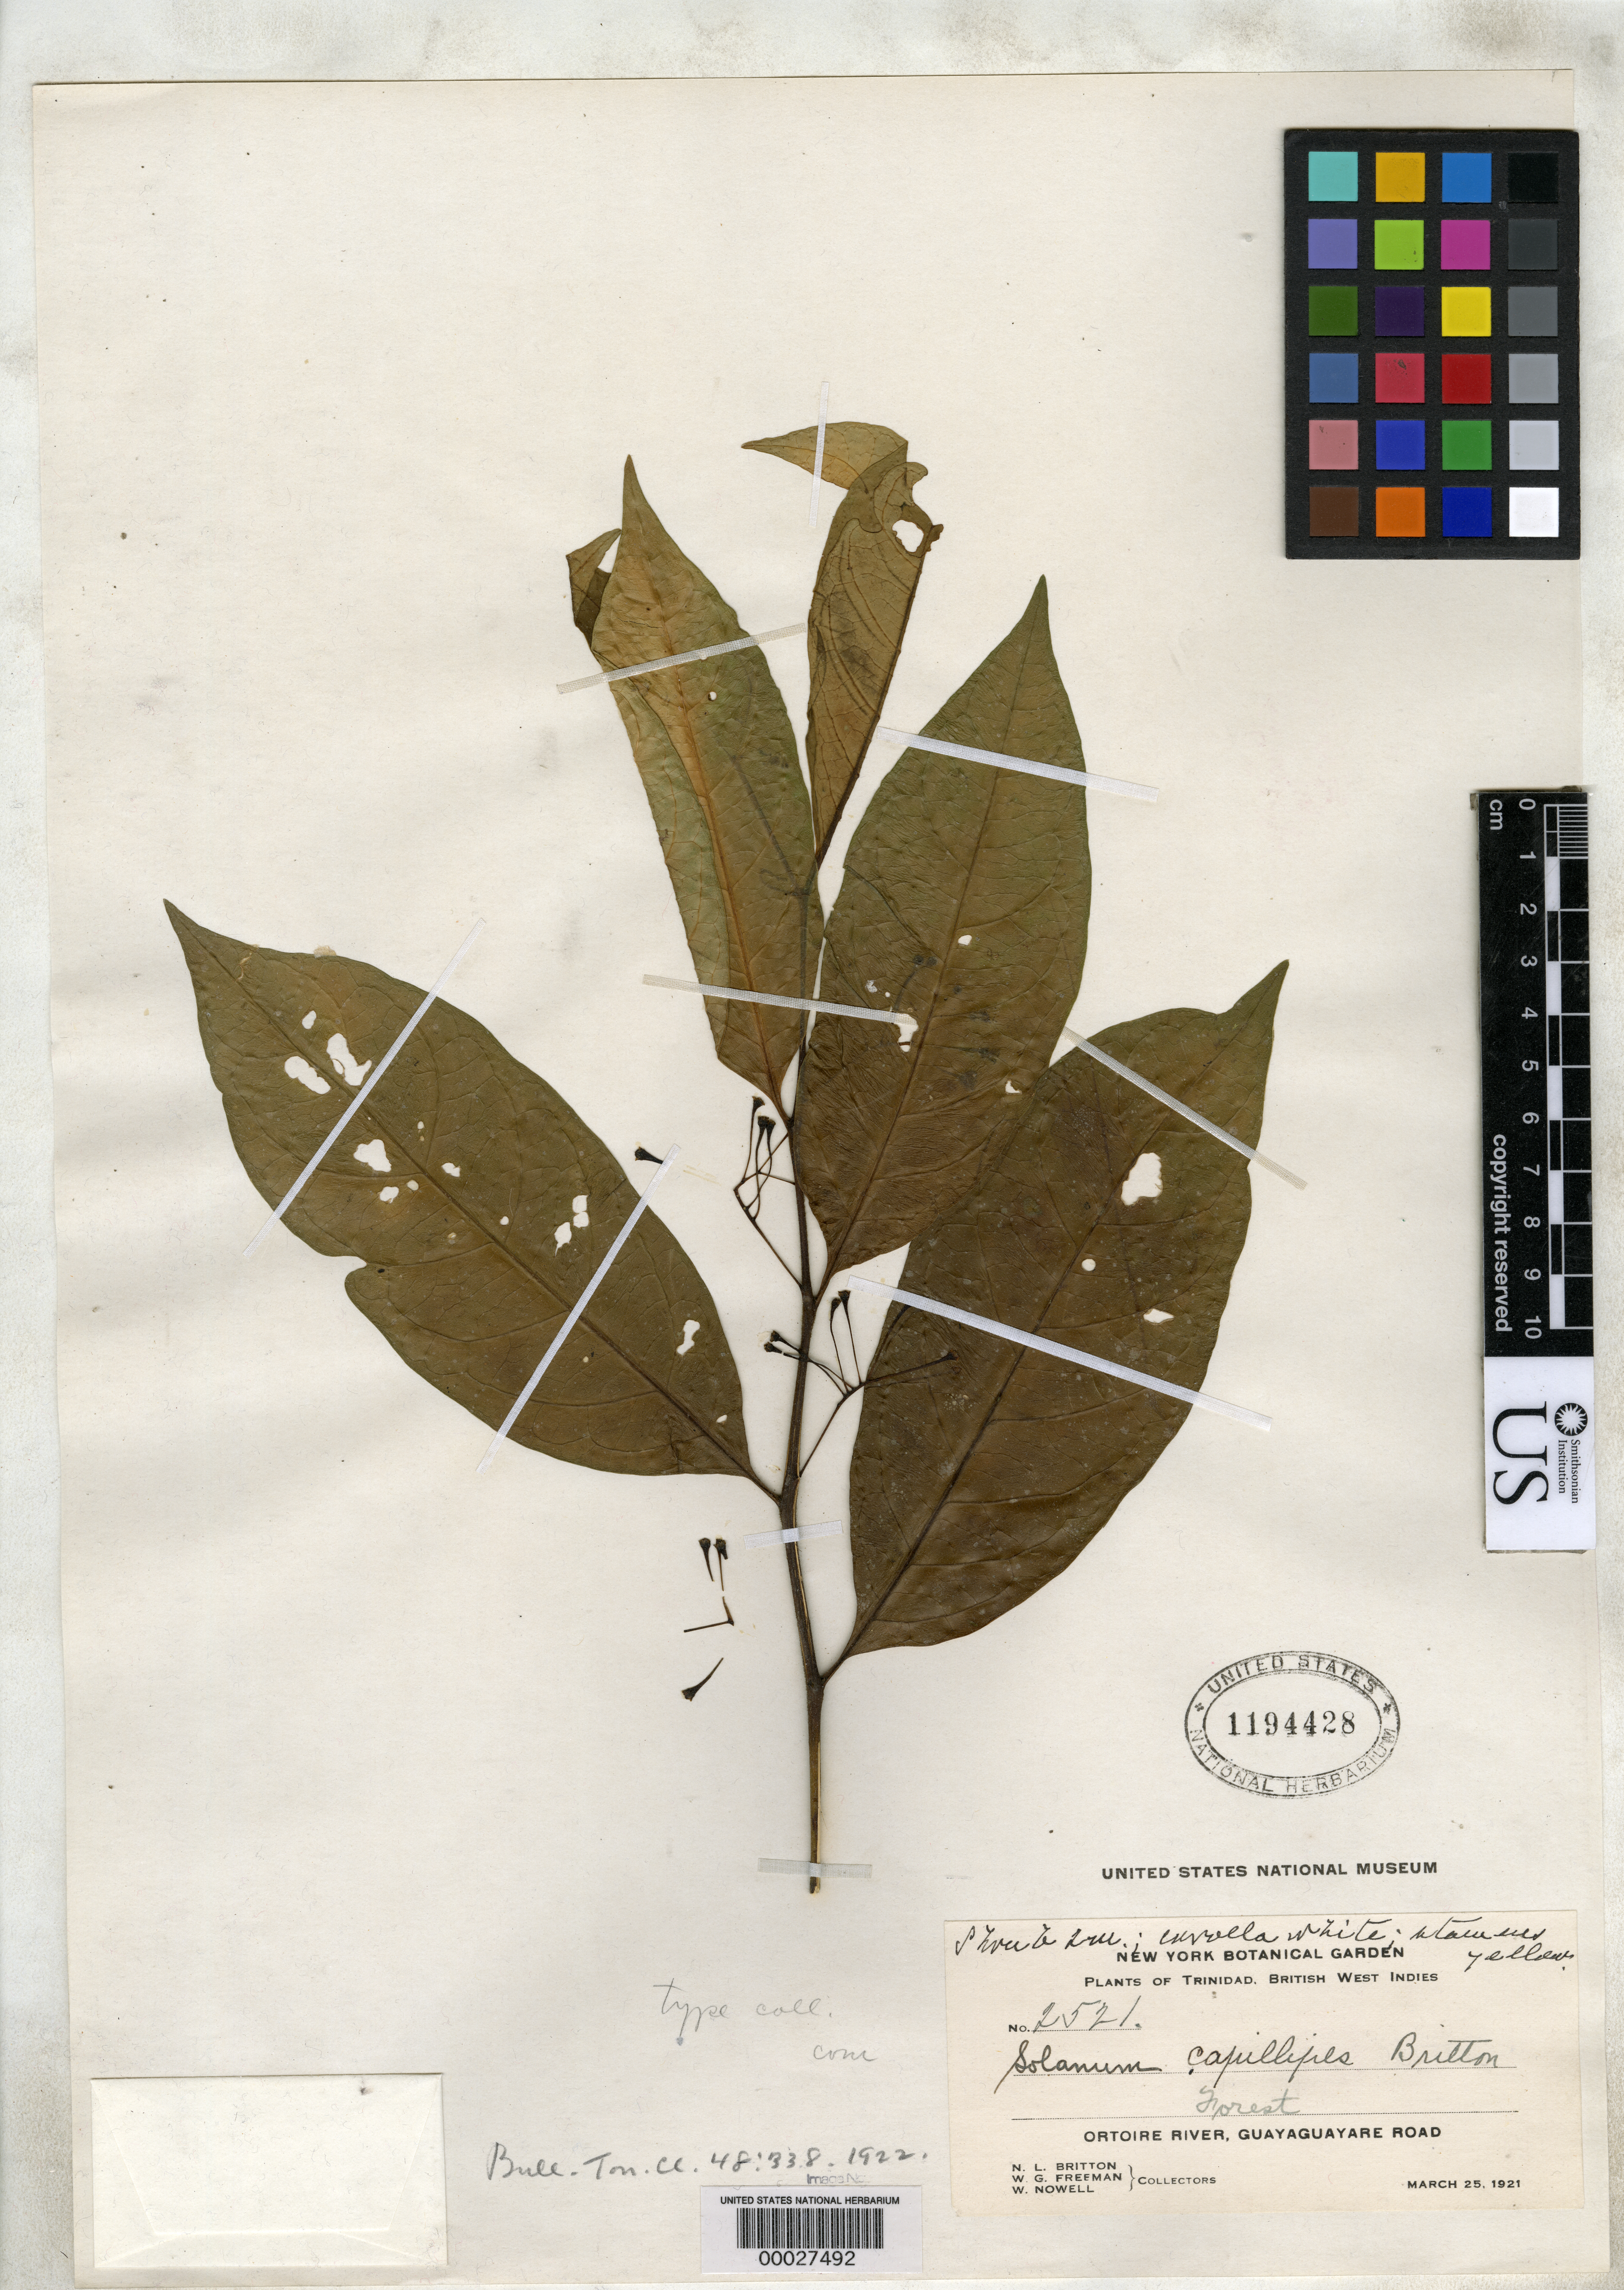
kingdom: Plantae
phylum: Tracheophyta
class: Magnoliopsida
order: Solanales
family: Solanaceae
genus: Solanum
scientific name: Solanum capillipes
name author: Britton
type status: Isotype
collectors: N. Britton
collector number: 2521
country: Trinidad and Tobago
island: Trinidad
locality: Ortoire River, Guayaguayare Road.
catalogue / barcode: US 1194428